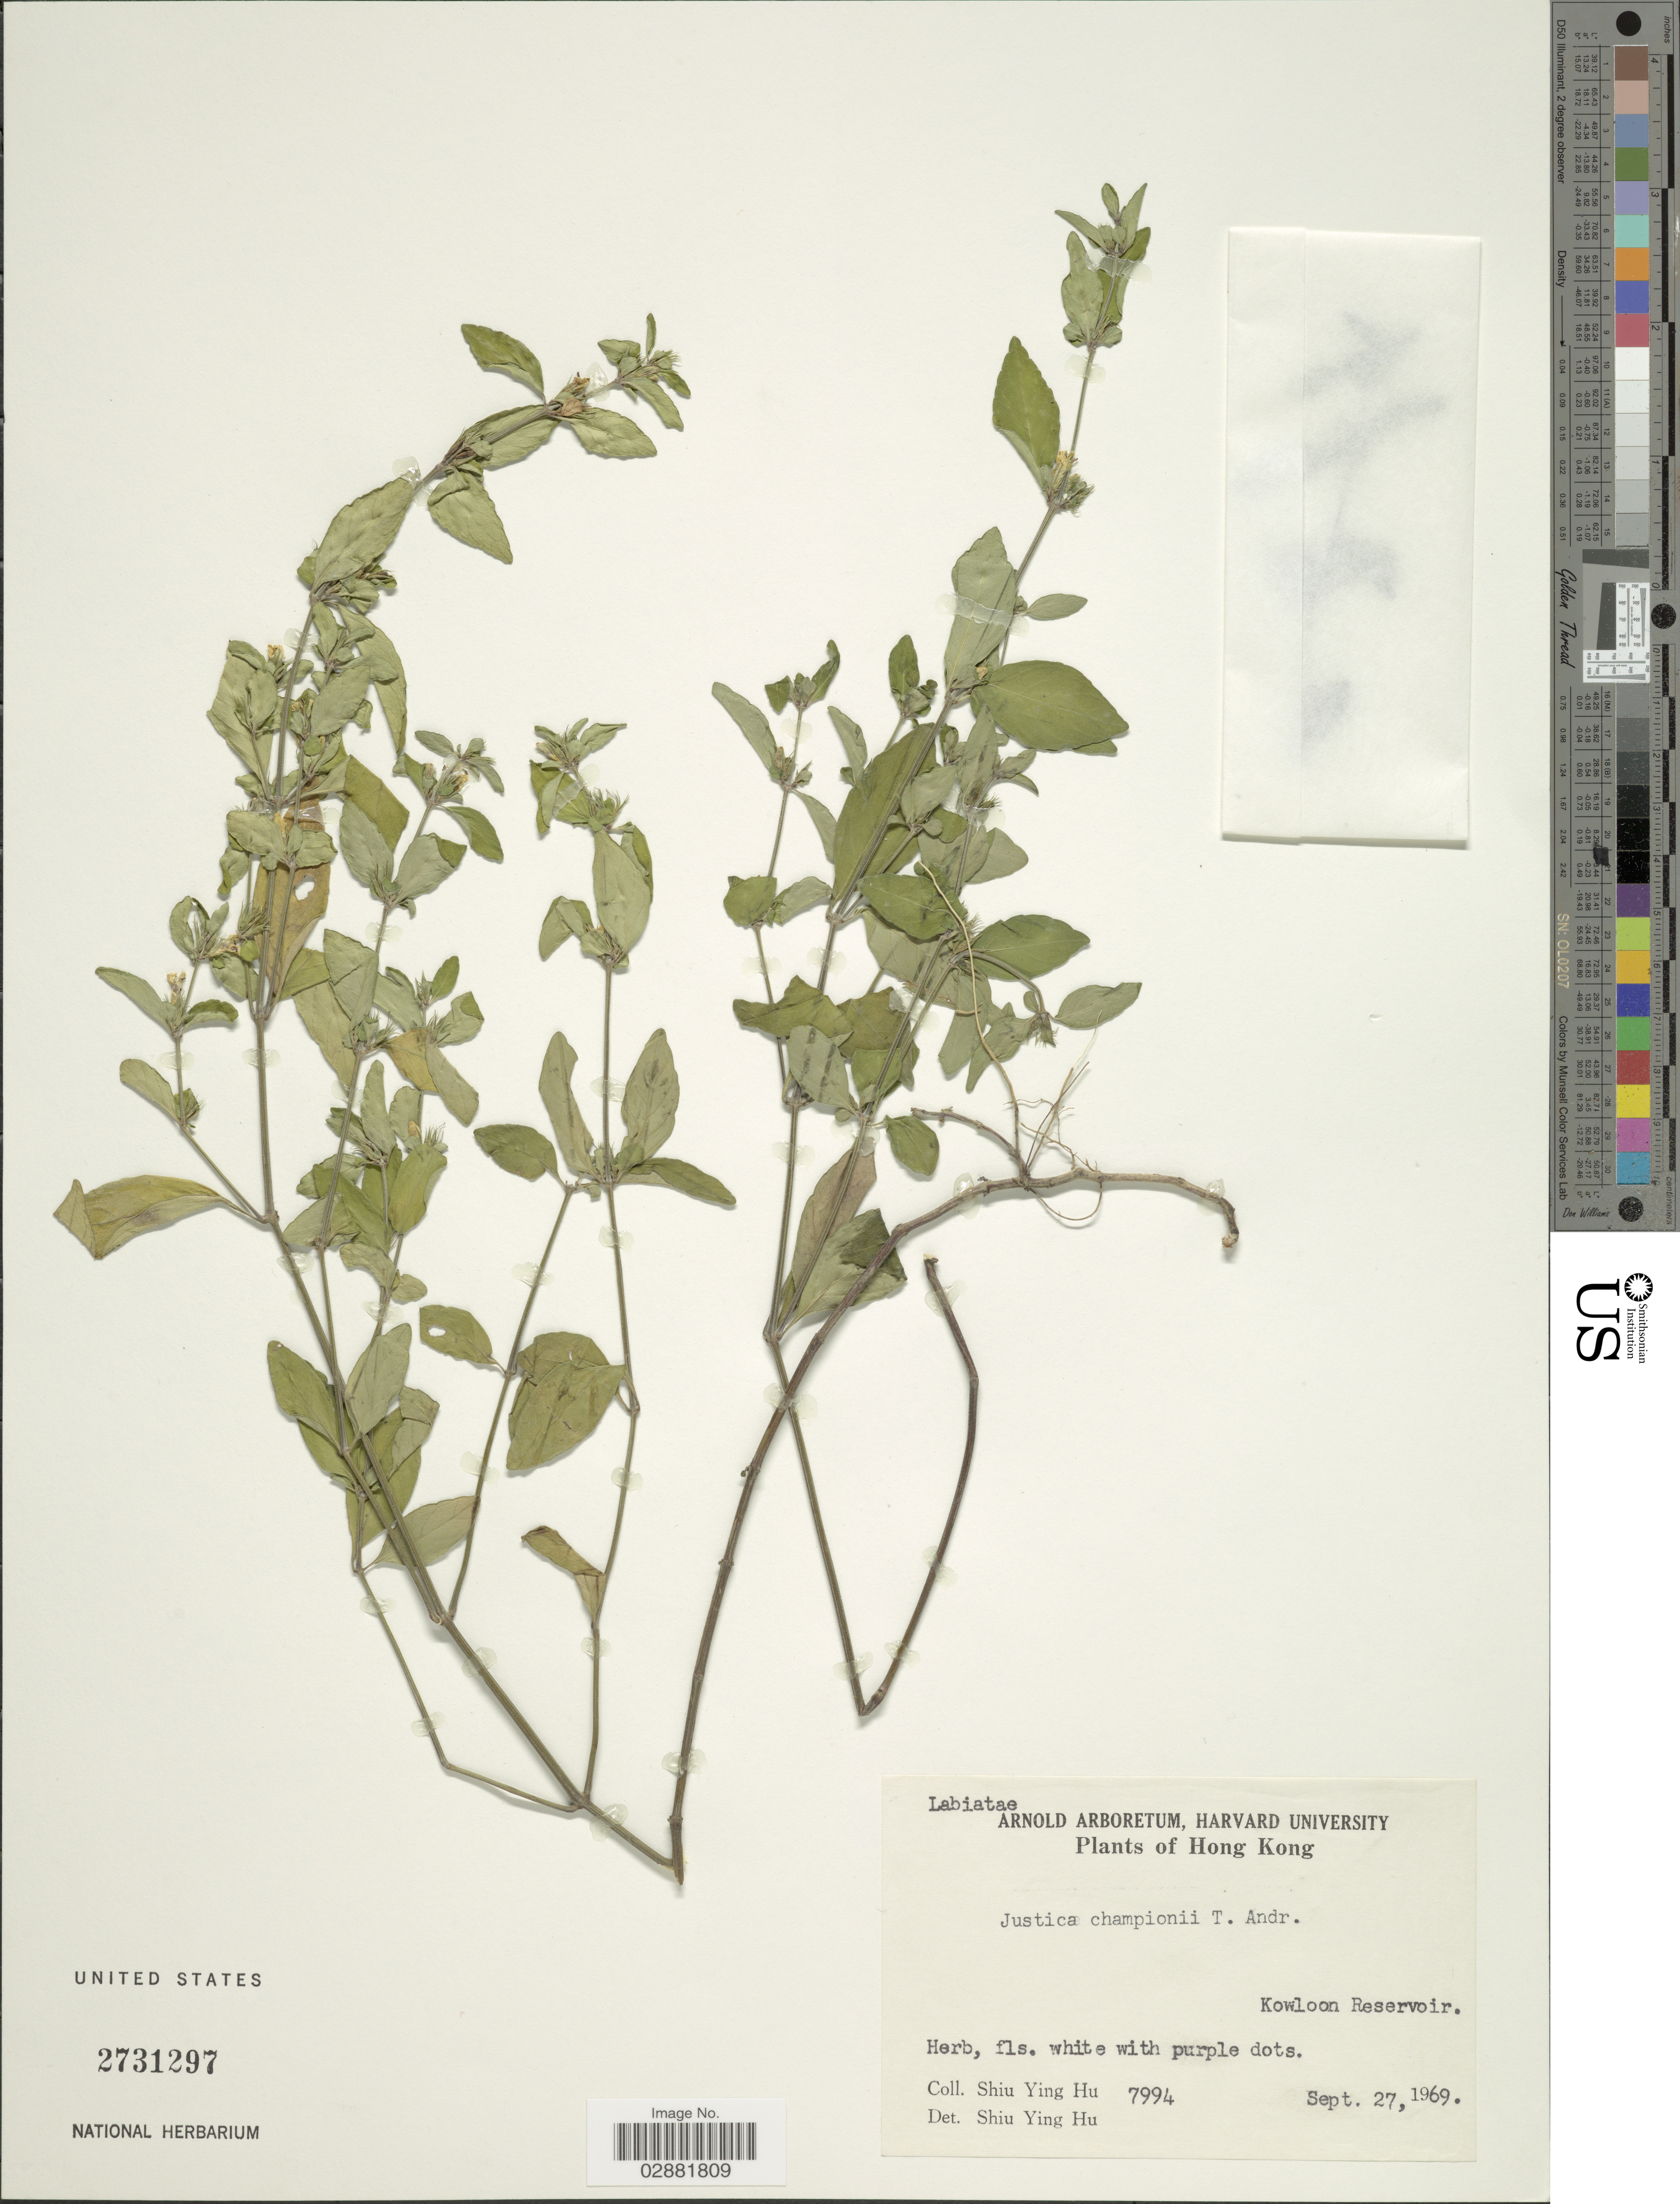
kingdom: Plantae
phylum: Tracheophyta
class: Magnoliopsida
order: Lamiales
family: Acanthaceae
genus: Justicia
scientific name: Justicia championii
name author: T. Anderson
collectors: S. Y. Hu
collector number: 7994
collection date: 1969-09-27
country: China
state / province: Hong Kong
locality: Kowloon Reservoir.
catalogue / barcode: US 2731297